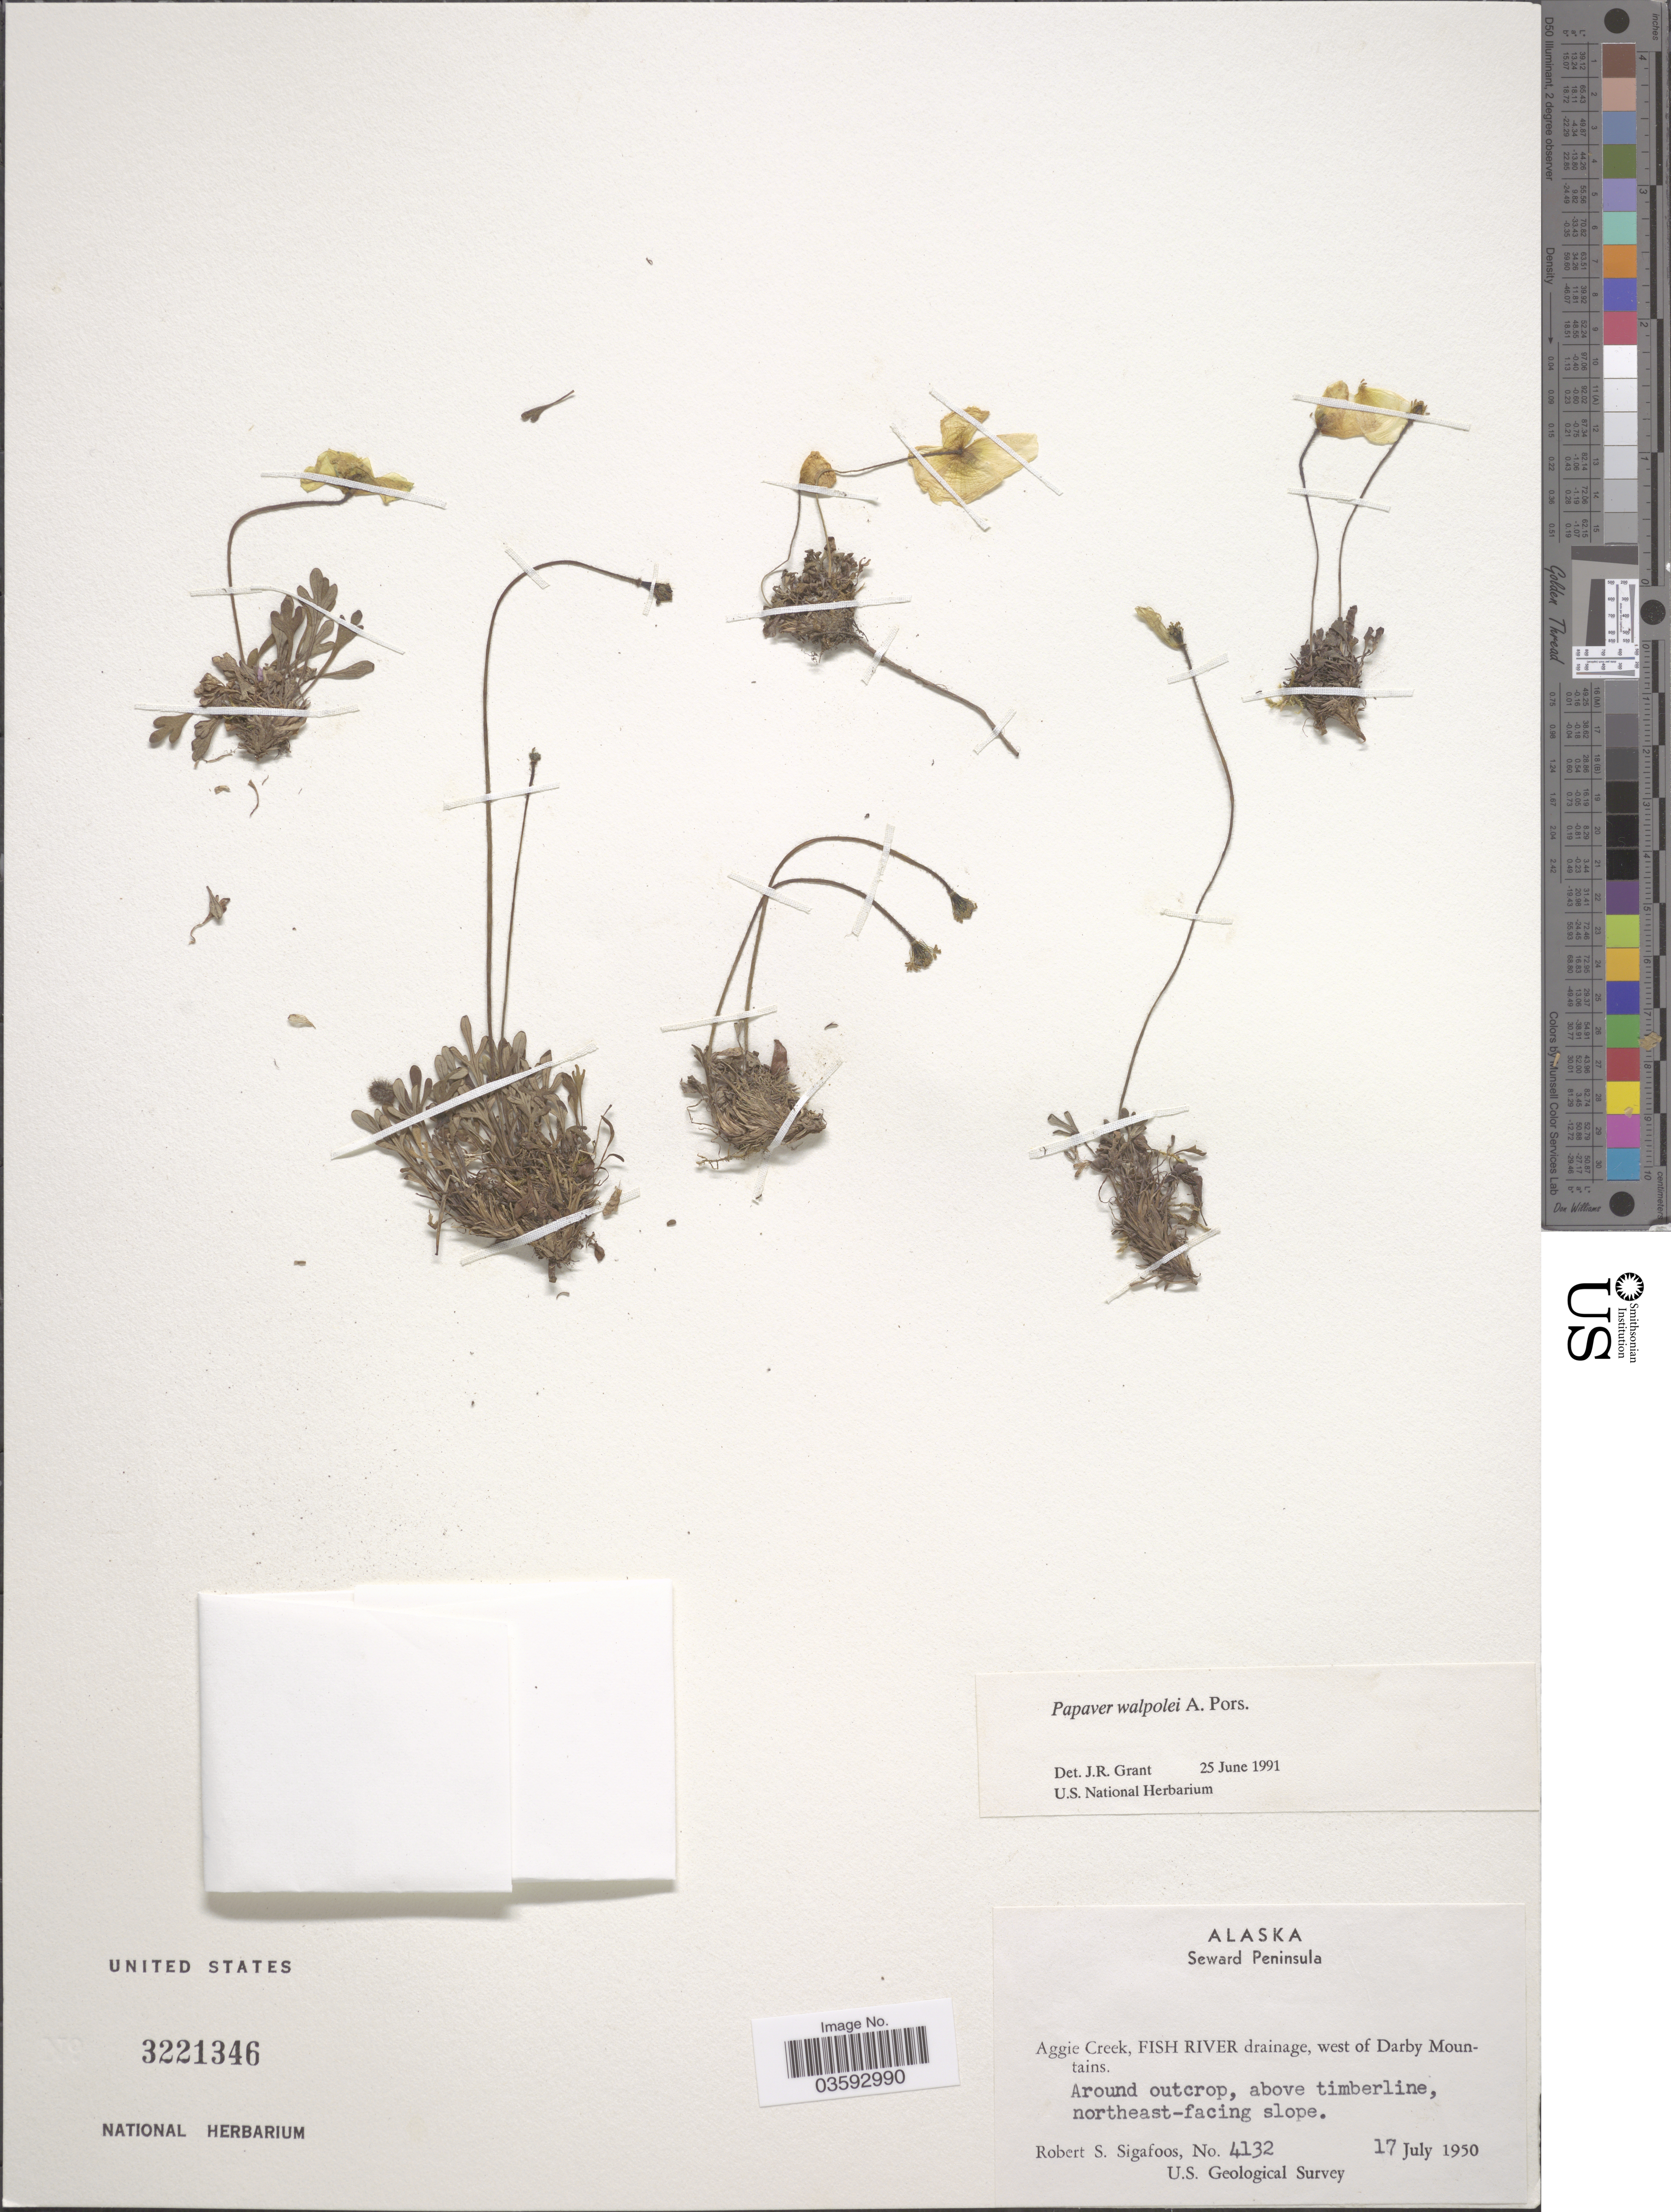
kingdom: Plantae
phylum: Tracheophyta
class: Magnoliopsida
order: Ranunculales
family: Papaveraceae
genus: Papaver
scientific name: Papaver walpolei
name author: A.E. Porsild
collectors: R. Sigafoos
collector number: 4132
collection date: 1950-07-17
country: United States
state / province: Alaska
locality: Seward Peninsula. Aggie Creek, Fish River drainage, west of Darby Mountains.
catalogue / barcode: US 3221346